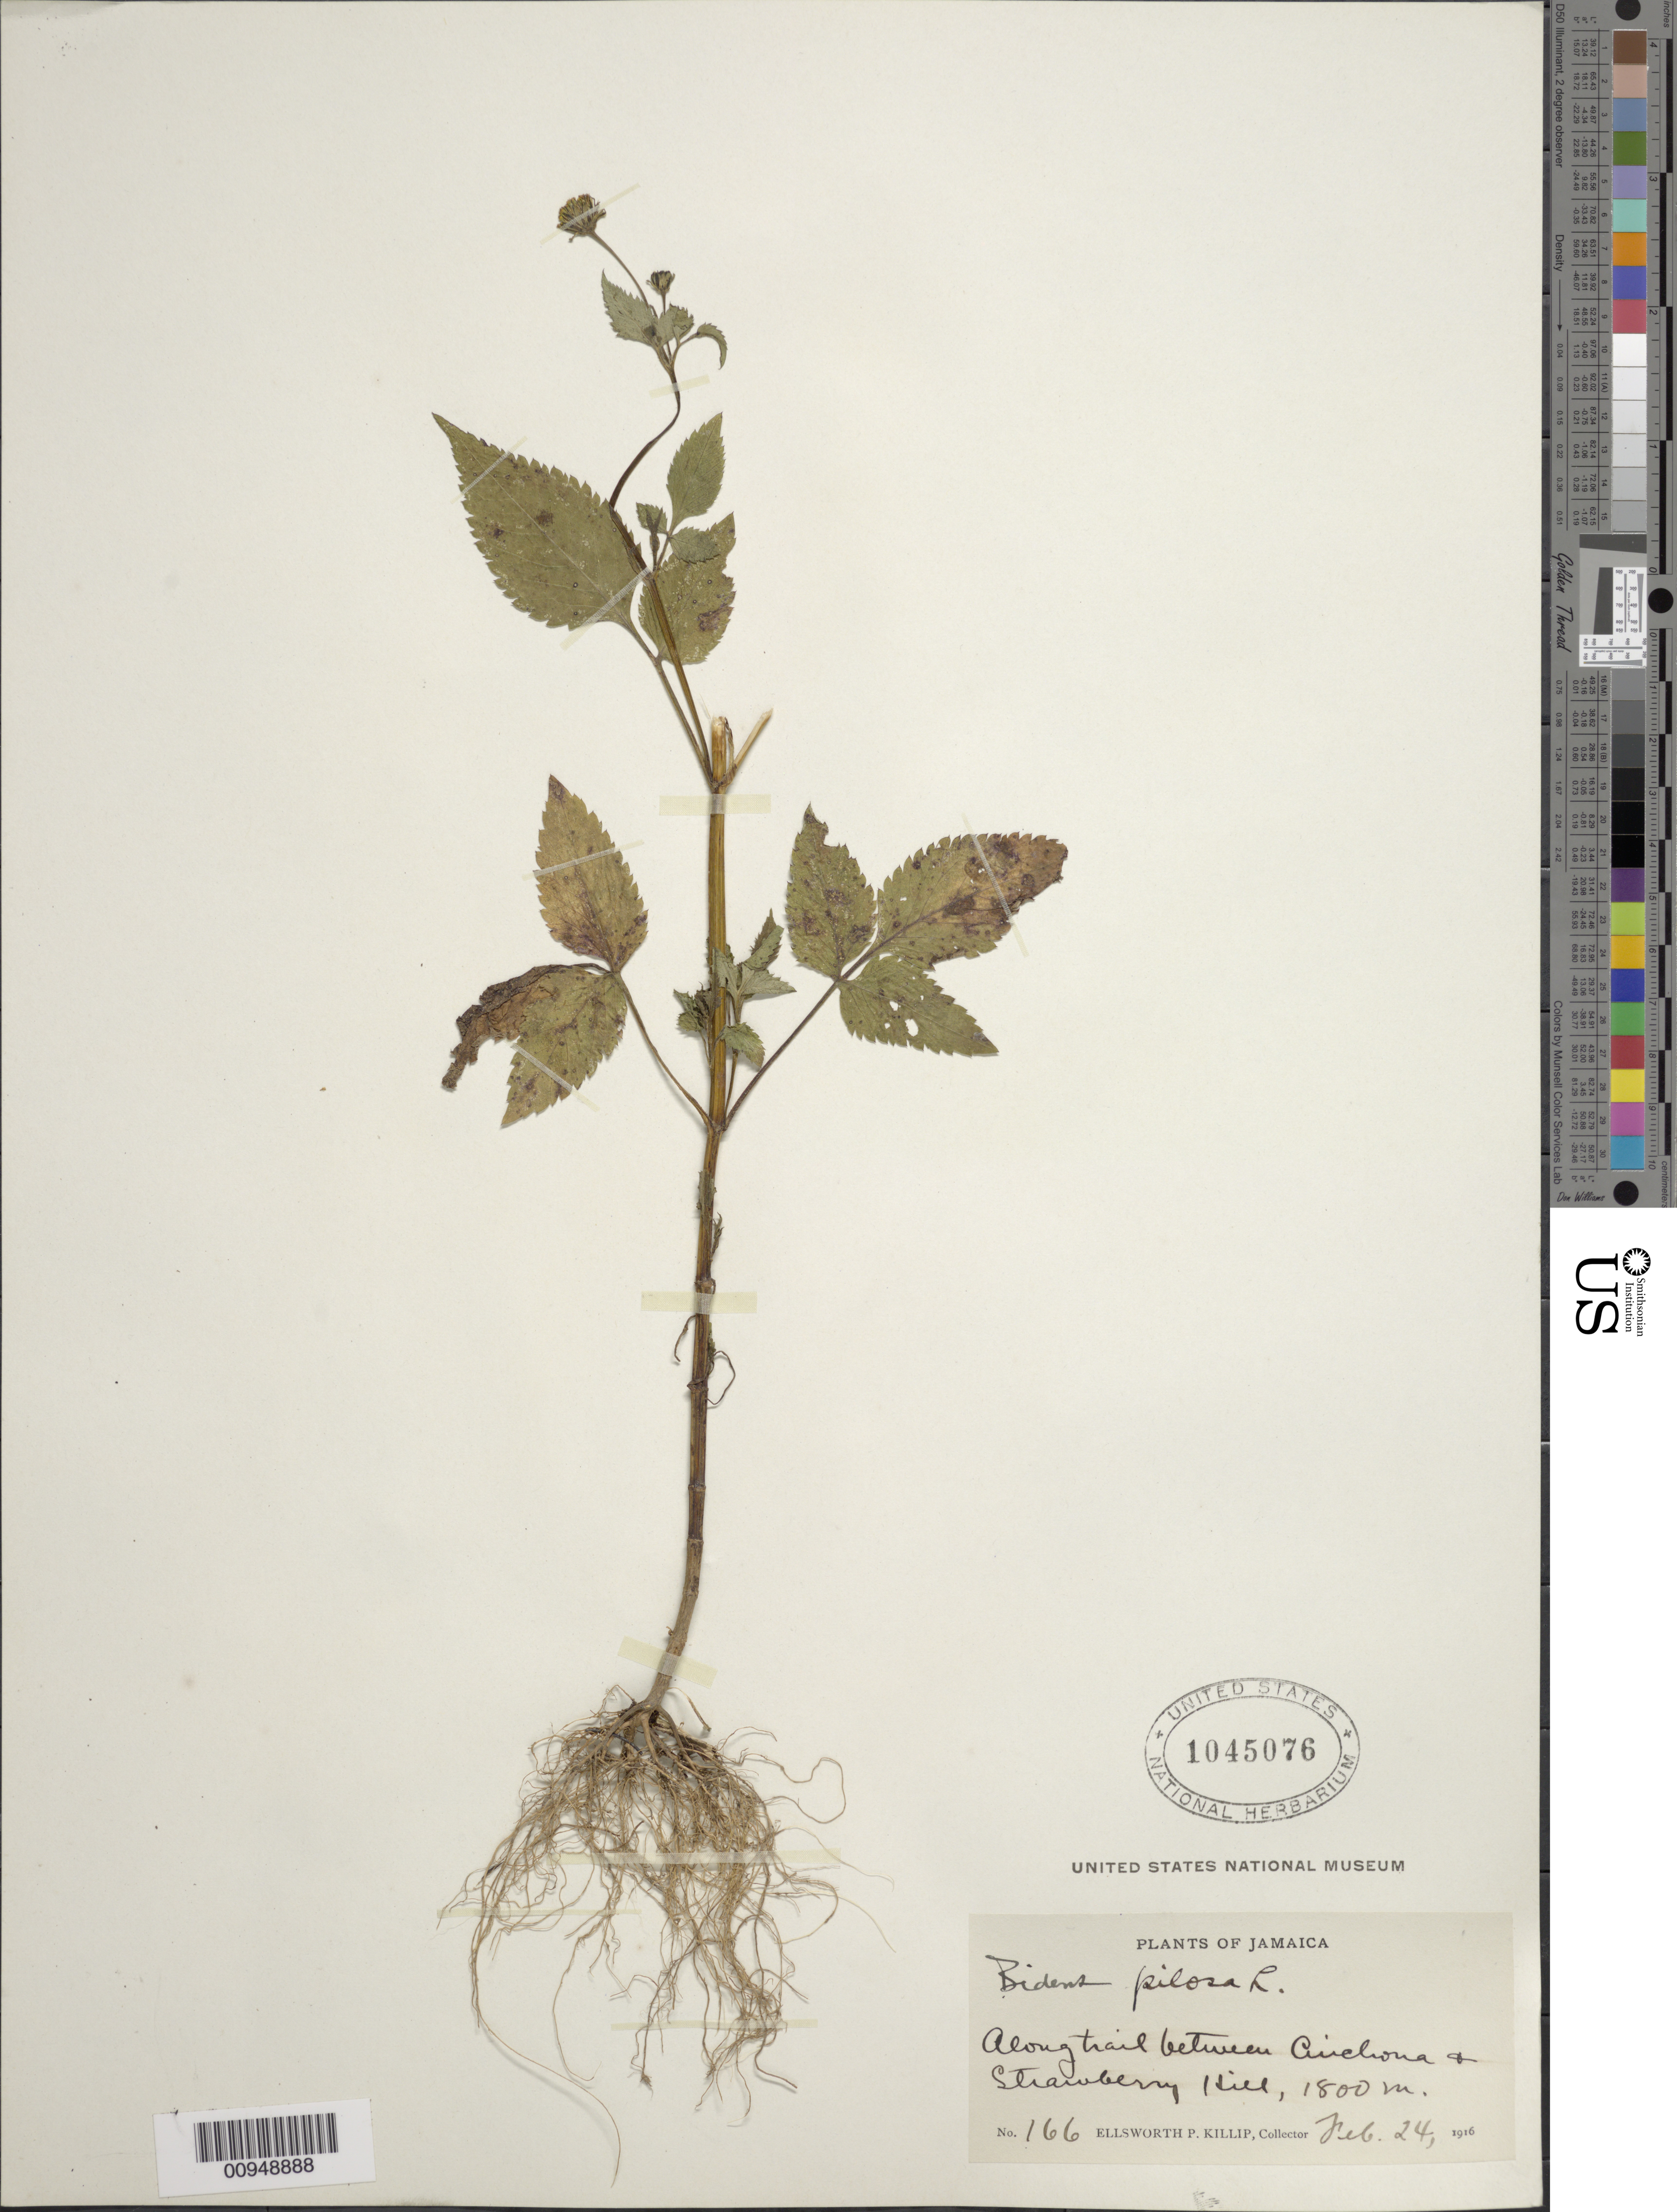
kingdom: Plantae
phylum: Tracheophyta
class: Magnoliopsida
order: Asterales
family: Asteraceae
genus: Bidens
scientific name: Bidens pilosa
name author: L.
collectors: E. P. Killip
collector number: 166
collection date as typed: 24 Feb 1916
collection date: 1916-02-24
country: Jamaica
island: Jamaica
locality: Along trail between Cinchona and Strawberry Hill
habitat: Trail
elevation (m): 1800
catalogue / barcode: US 1045076